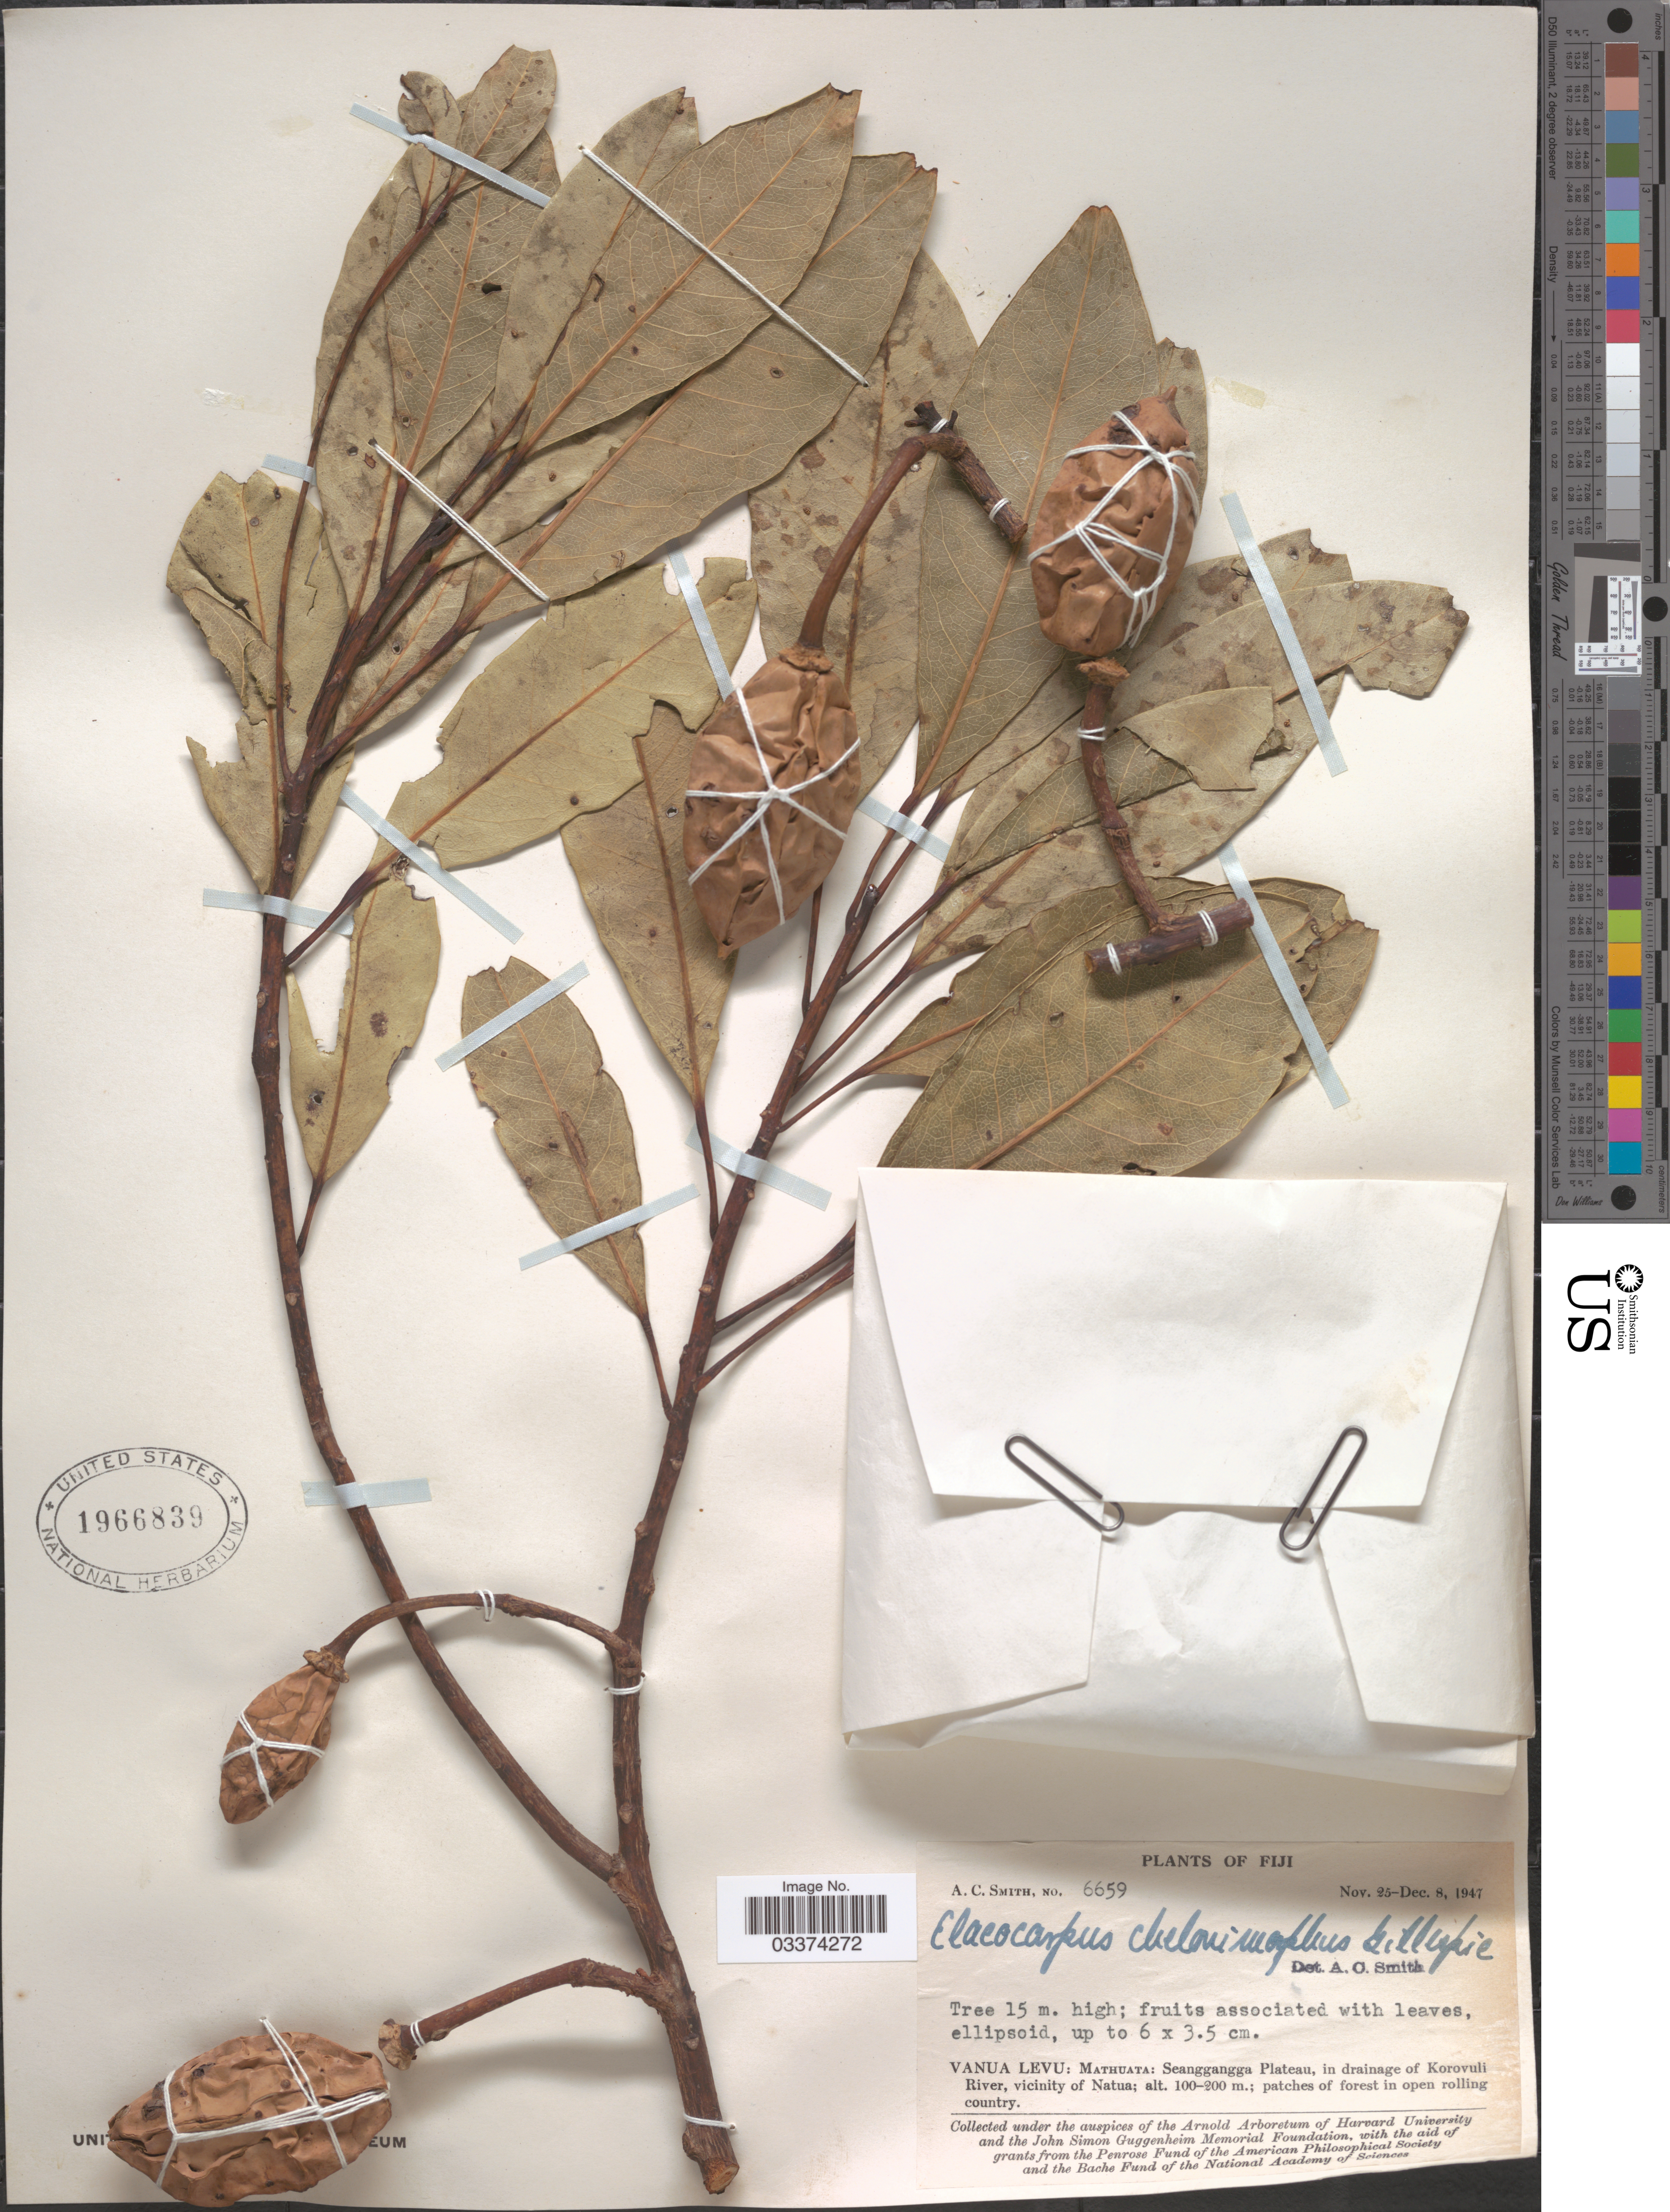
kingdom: Plantae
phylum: Tracheophyta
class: Magnoliopsida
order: Oxalidales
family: Elaeocarpaceae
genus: Elaeocarpus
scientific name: Elaeocarpus chelonimorphus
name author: Gillespie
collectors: A. C. Smith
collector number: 6659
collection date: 1947-11-25/1947-12-08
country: Fiji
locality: Vanua Levu: Mathuata: Seanggangga Plateau, in drainage of Korovulli River, vicinity of Natua.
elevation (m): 100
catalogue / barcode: US 1966839